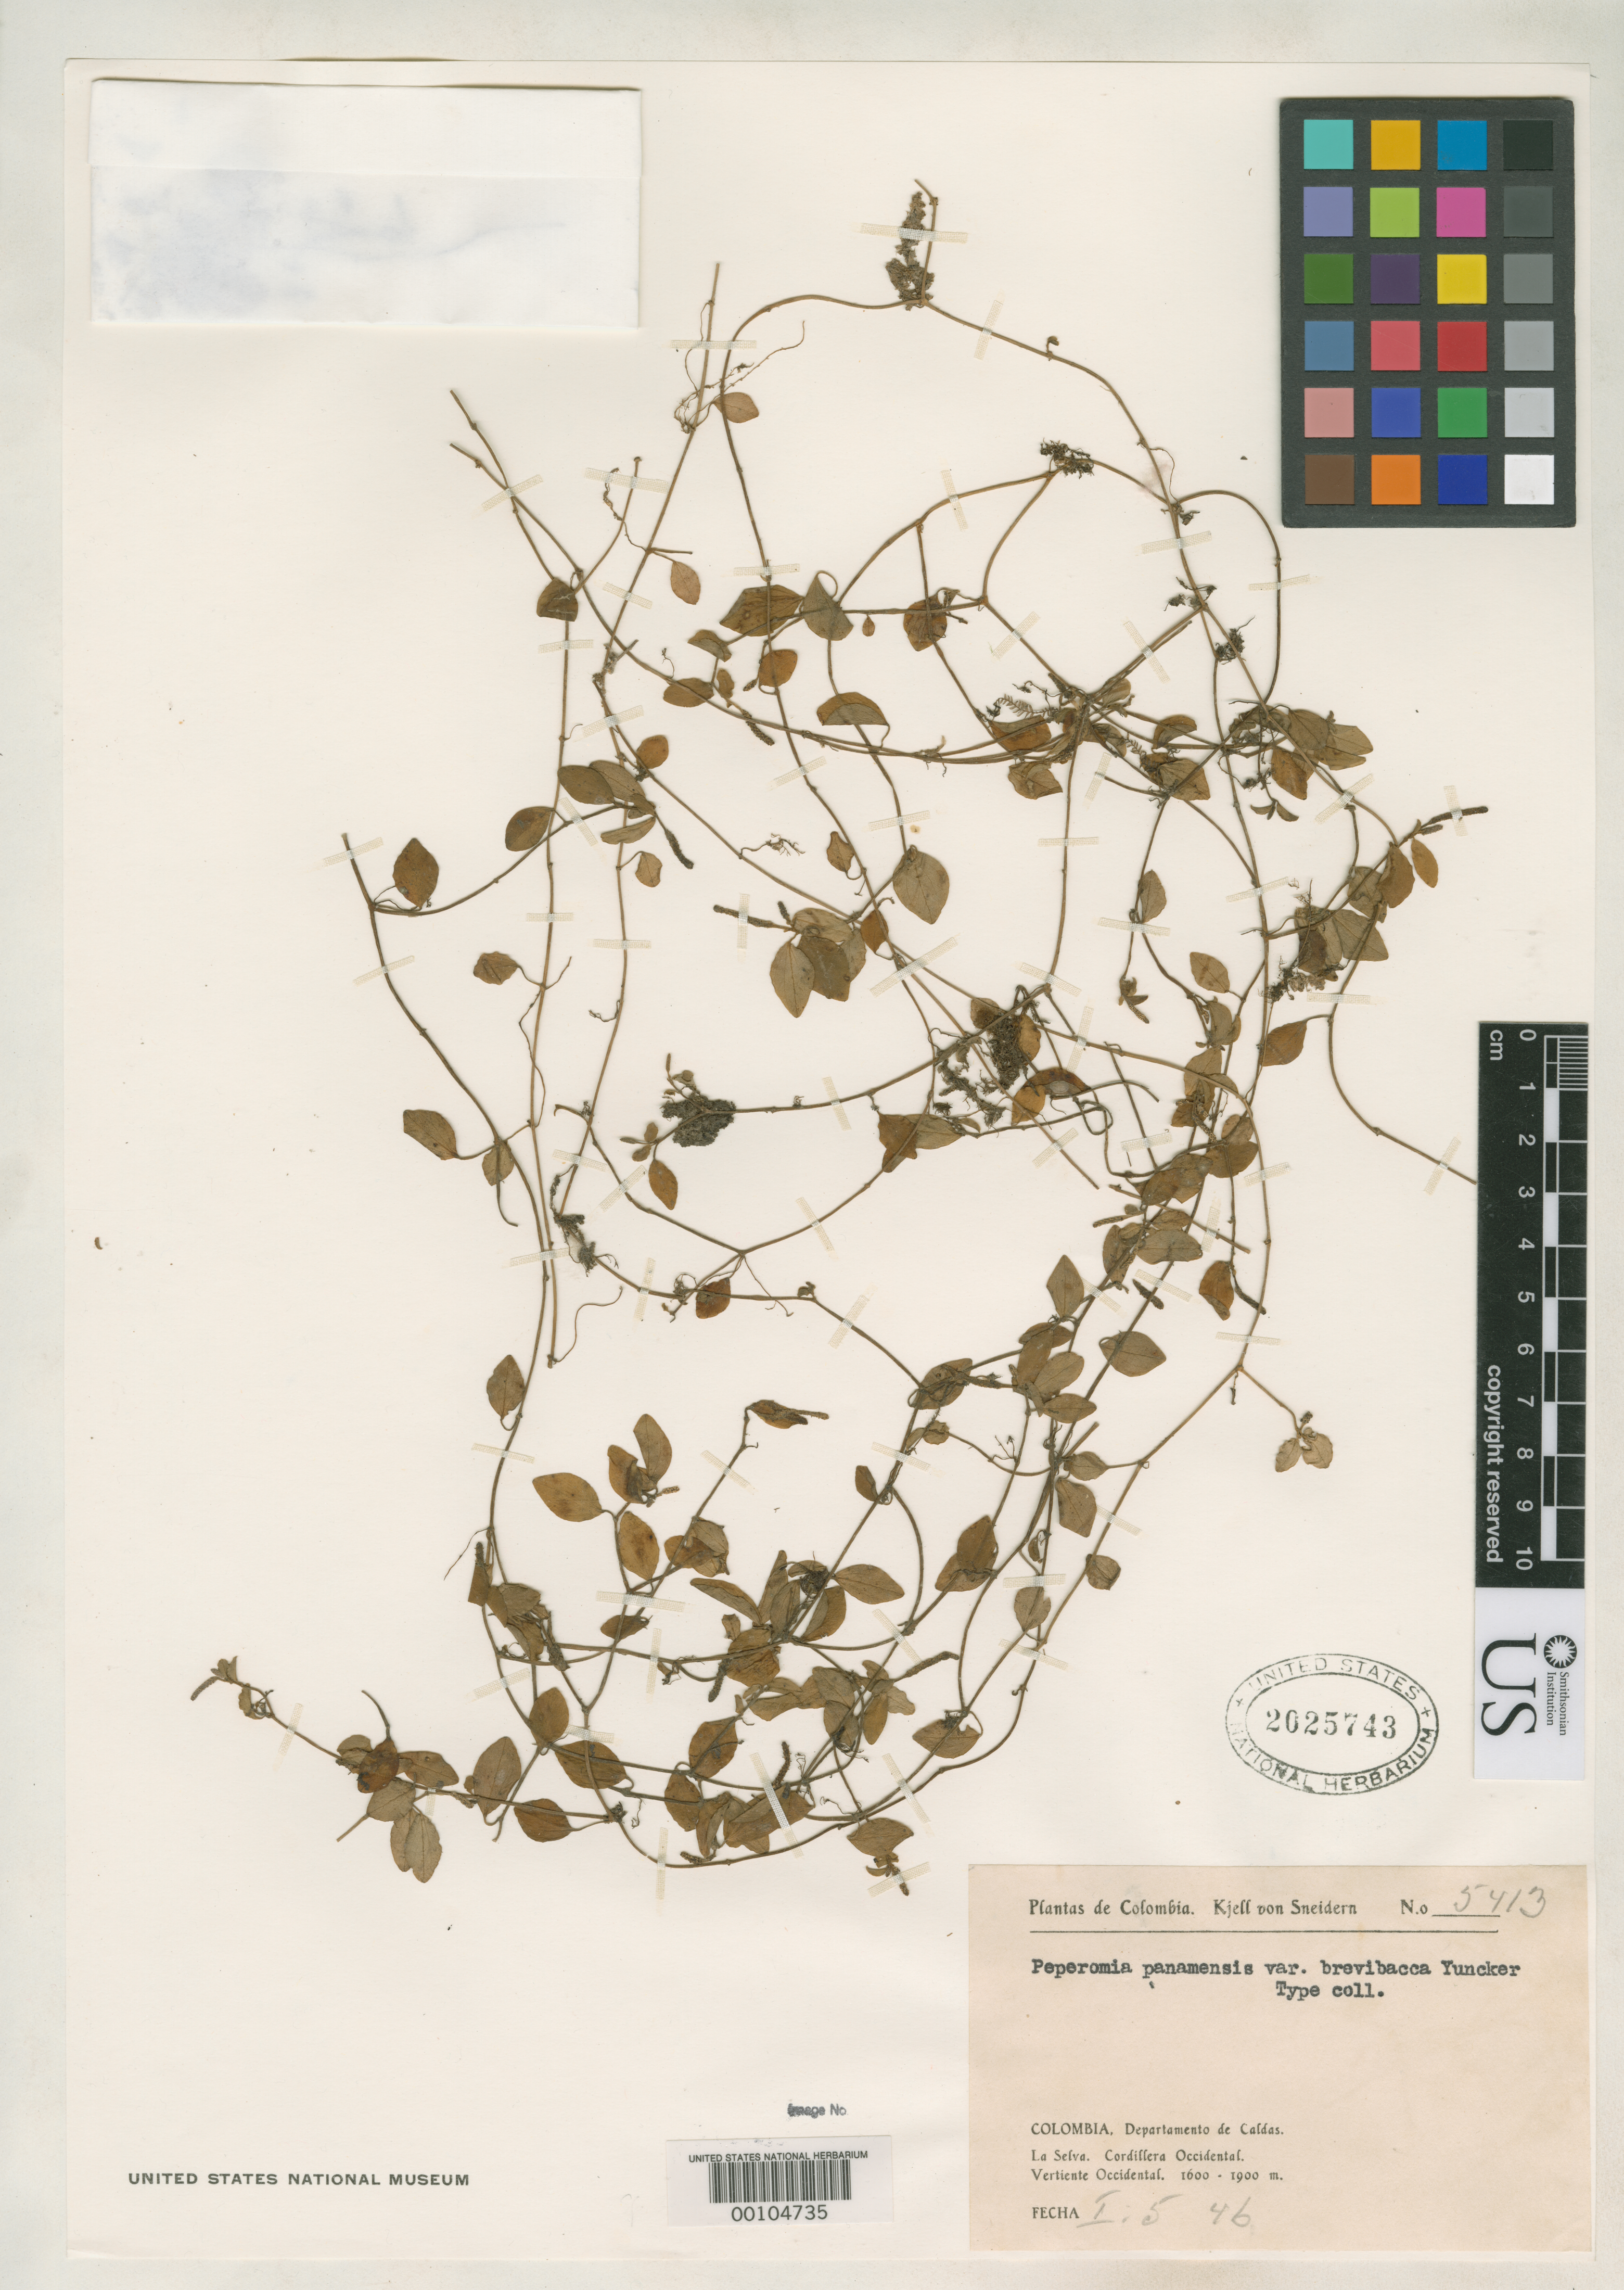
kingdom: Plantae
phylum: Tracheophyta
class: Magnoliopsida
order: Piperales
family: Piperaceae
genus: Peperomia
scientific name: Peperomia panamensis var. brevibacca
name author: Yunck. in Trel. & Yunck.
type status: Isotype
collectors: K. von Sneidern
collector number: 5413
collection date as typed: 05 Jan 1946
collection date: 1946-01-05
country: Colombia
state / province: Caldas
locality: La Selva, Pueblo Rico, Cordillera Occidental.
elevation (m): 1600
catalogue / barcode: US 2025743